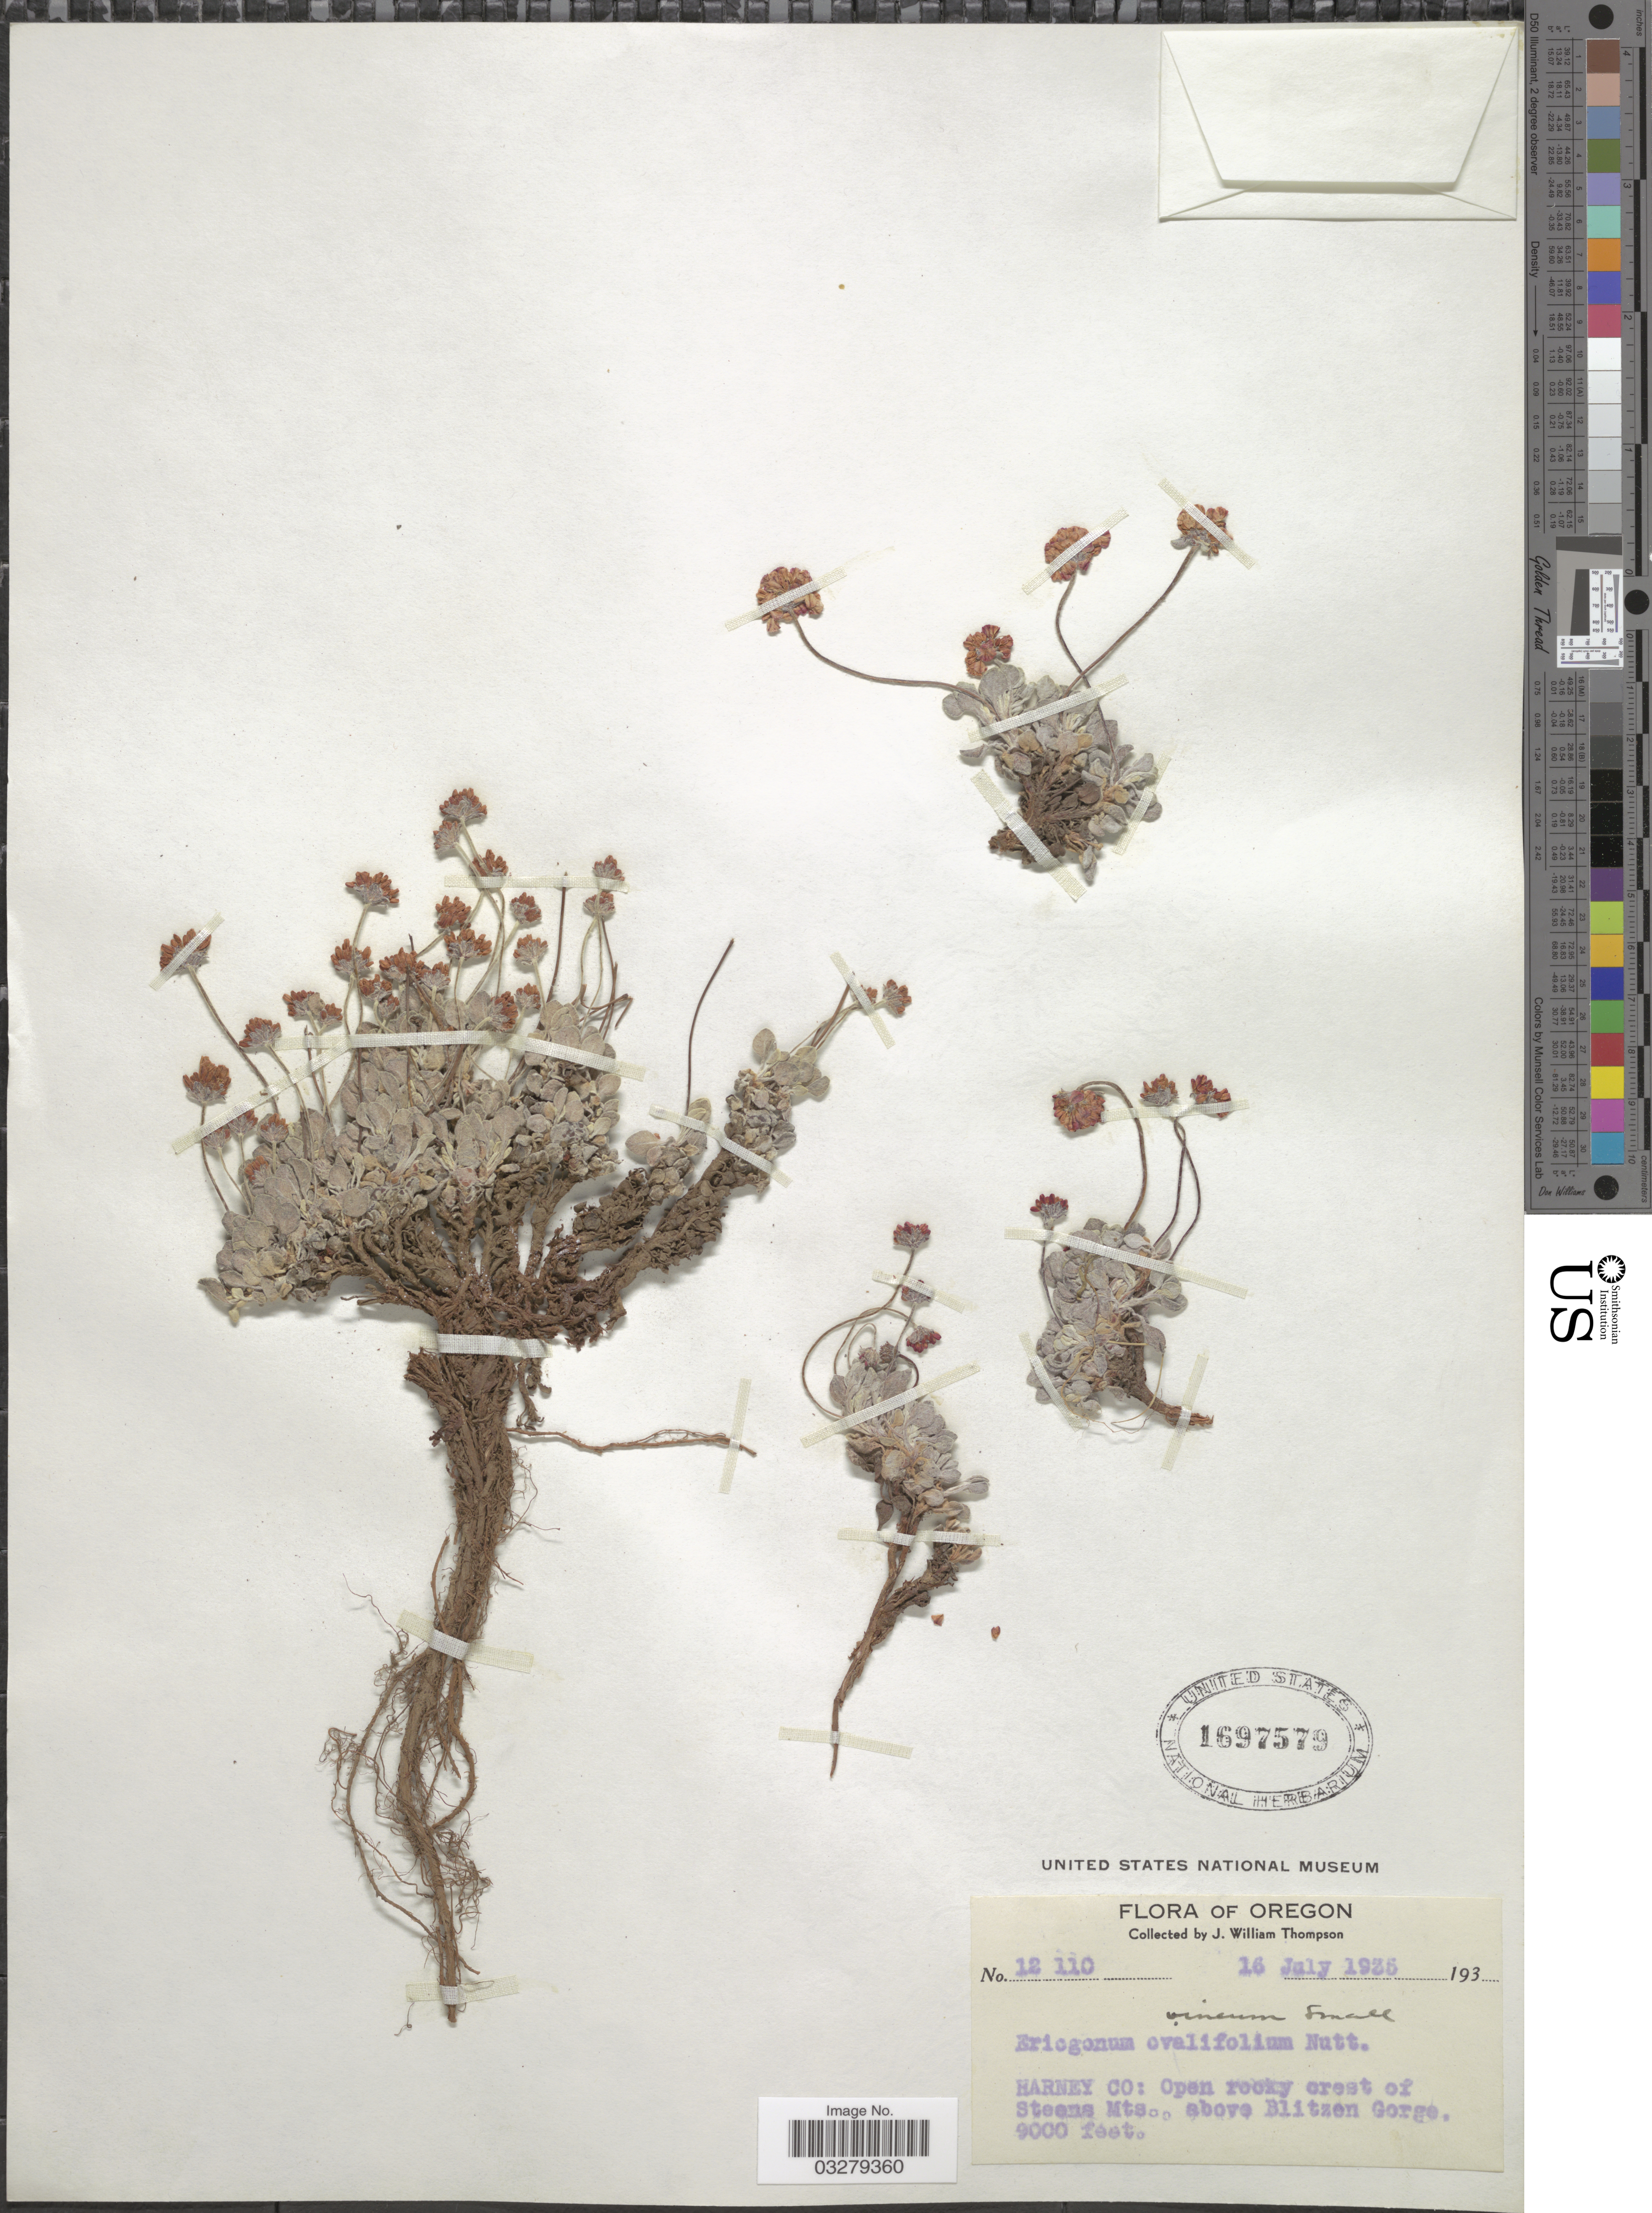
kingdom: Plantae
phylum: Tracheophyta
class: Magnoliopsida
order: Caryophyllales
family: Polygonaceae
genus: Eriogonum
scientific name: Eriogonum ovalifolium var. depressum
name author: Blank.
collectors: J. W. Thompson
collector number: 12110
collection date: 1936-07-16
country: United States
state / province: Oregon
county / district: Harney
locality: Harney Co: Open rocky crest of Steens Mts., above Blitzen Gorge.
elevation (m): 2743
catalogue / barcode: US 1697579